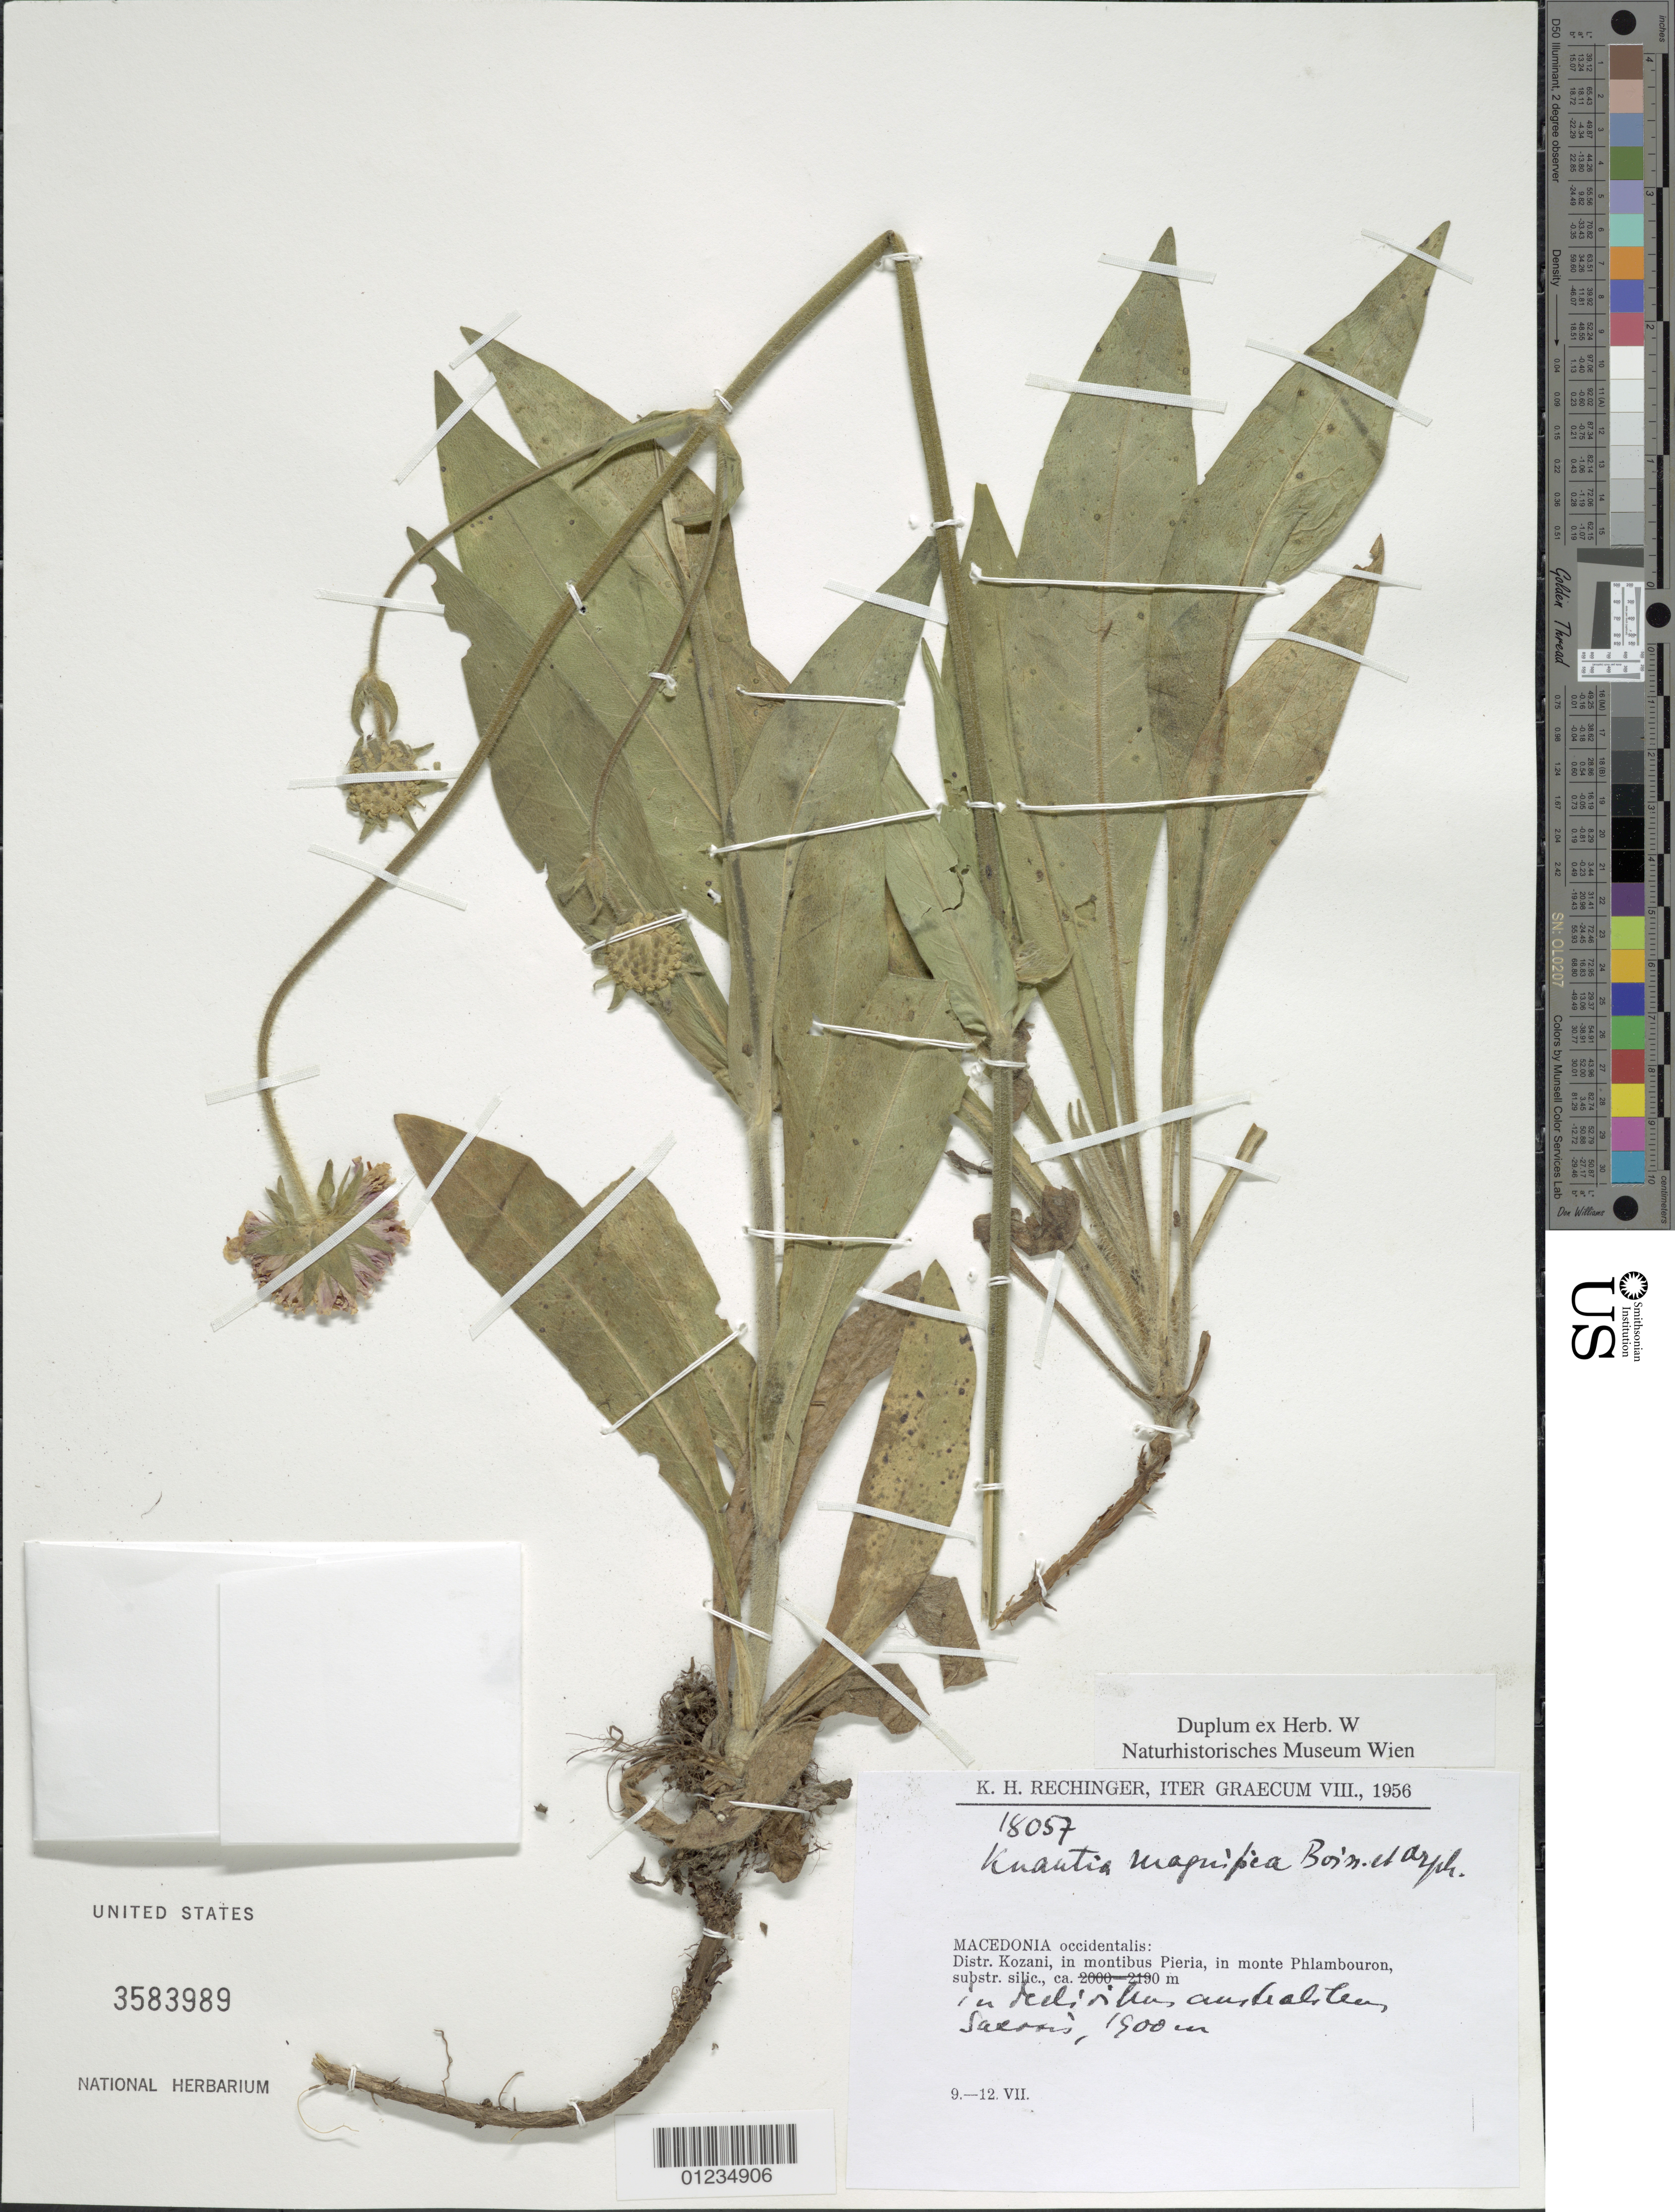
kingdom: Plantae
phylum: Tracheophyta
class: Magnoliopsida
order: Dipsacales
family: Caprifoliaceae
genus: Knautia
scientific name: Knautia magnifera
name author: Boiss.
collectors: K. H. Rechinger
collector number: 18057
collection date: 1956-07-09/1956-07-12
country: Greece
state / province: West Macedonia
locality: Distr. Kozani, in montibus Pieria, in monte Phlambouron, substr. silic.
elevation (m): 1900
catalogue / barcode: US 3583989